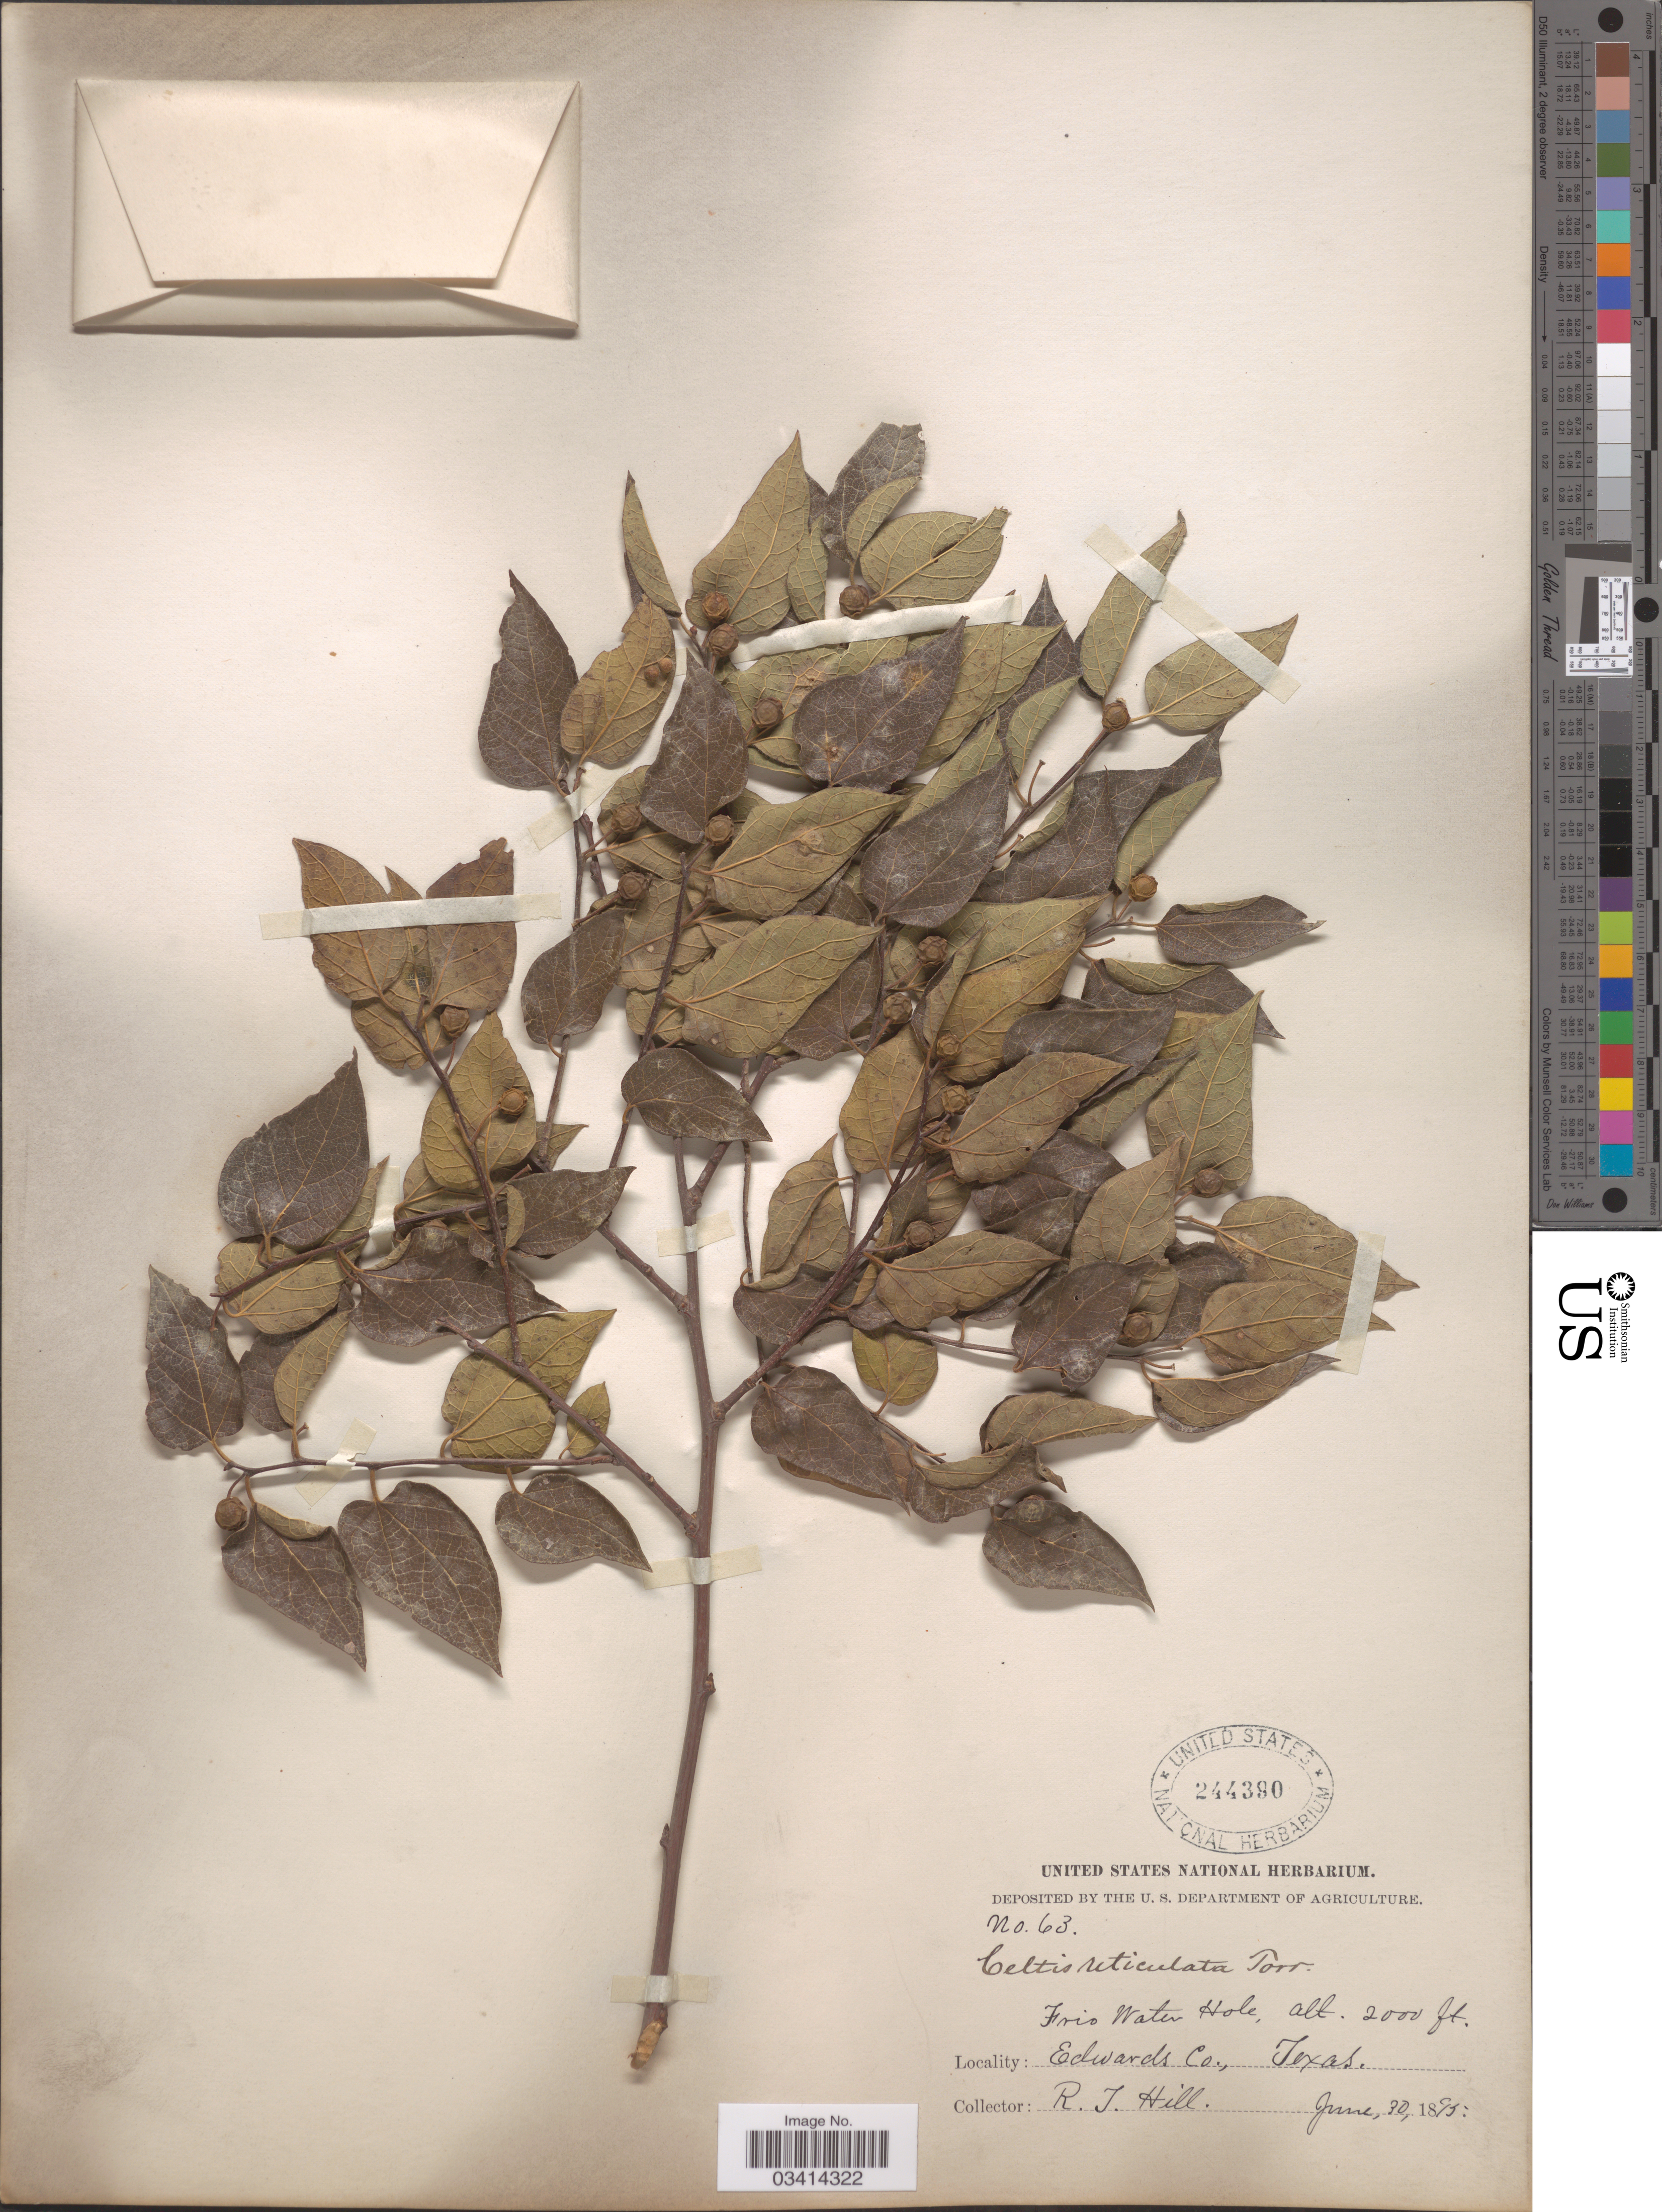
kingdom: Plantae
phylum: Tracheophyta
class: Magnoliopsida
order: Rosales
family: Cannabaceae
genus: Celtis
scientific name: Celtis reticulata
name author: Torr.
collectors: R. J. Hill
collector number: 63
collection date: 1895-06-30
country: United States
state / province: Texas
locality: Edwards Co. Frio Water Hole.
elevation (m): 610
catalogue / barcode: US 244390